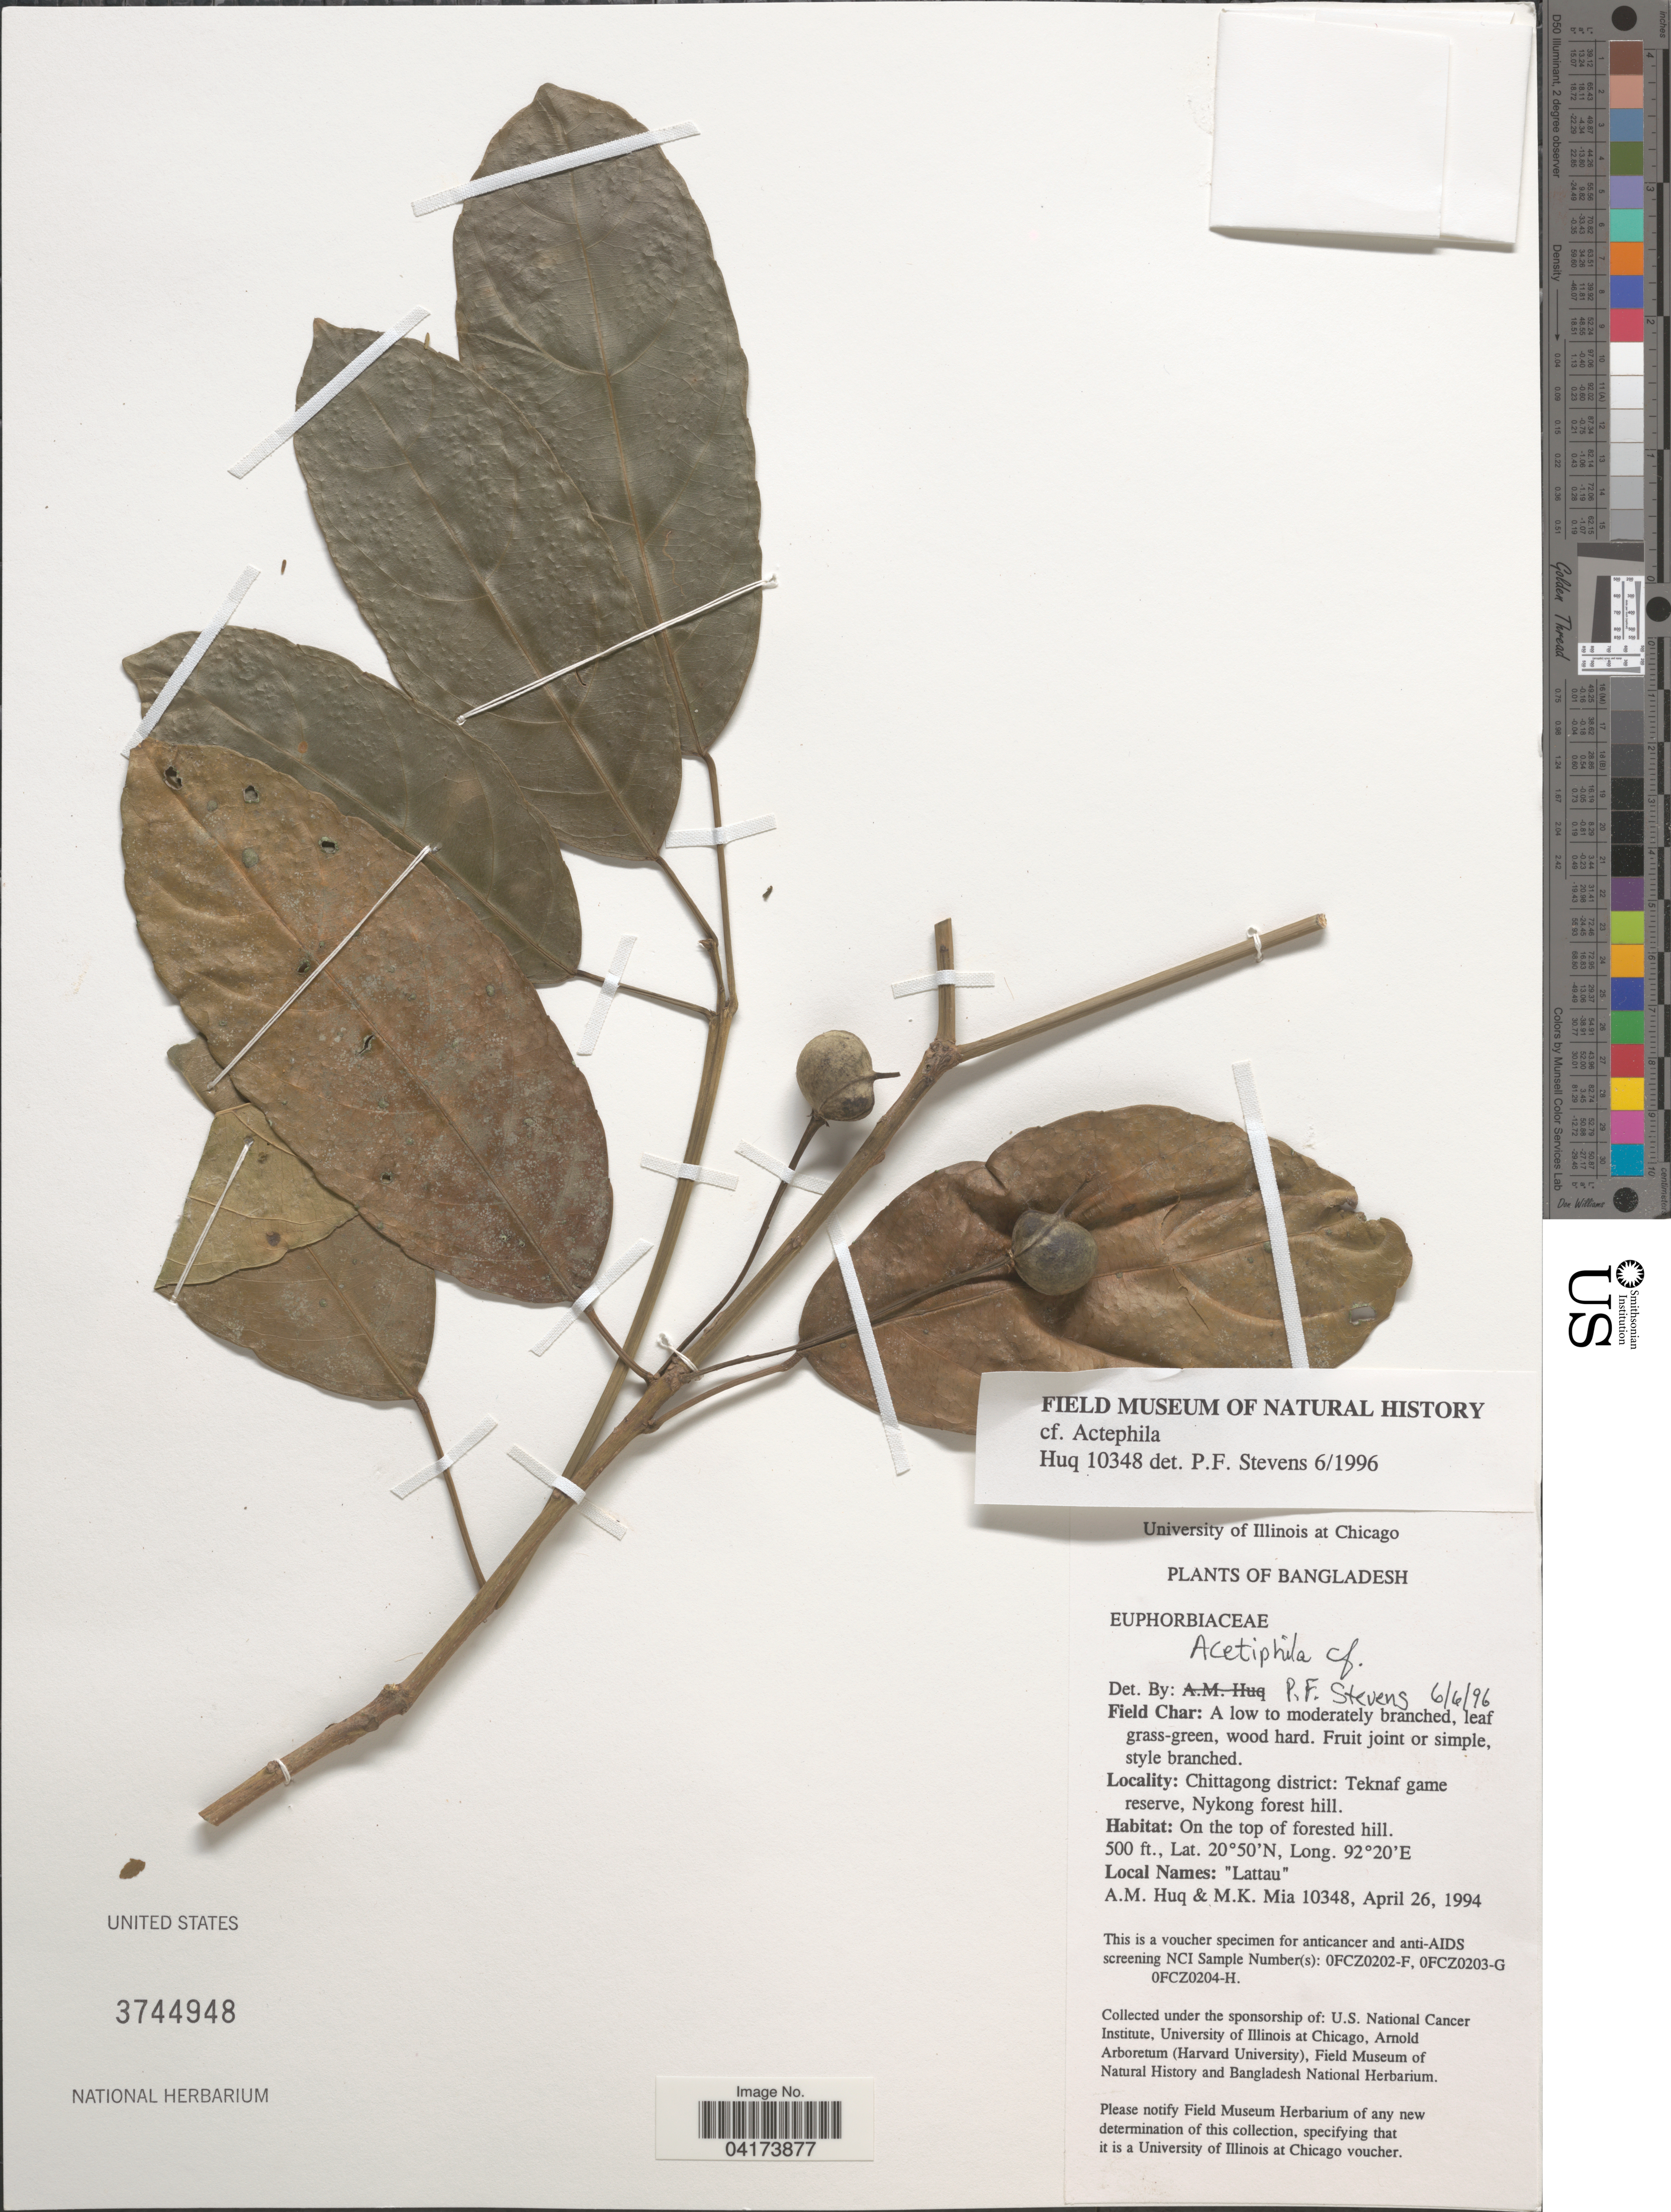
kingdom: Plantae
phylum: Tracheophyta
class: Magnoliopsida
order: Malpighiales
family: Phyllanthaceae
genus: Actephila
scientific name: Actephila sp.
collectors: A. M. Huq & M. Mia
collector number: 10348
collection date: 1994-04-26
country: Bangladesh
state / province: Chittagong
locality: Chittagong district: Teknaf game reserve, Nykong forest hill.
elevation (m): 152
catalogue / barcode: US 3744948